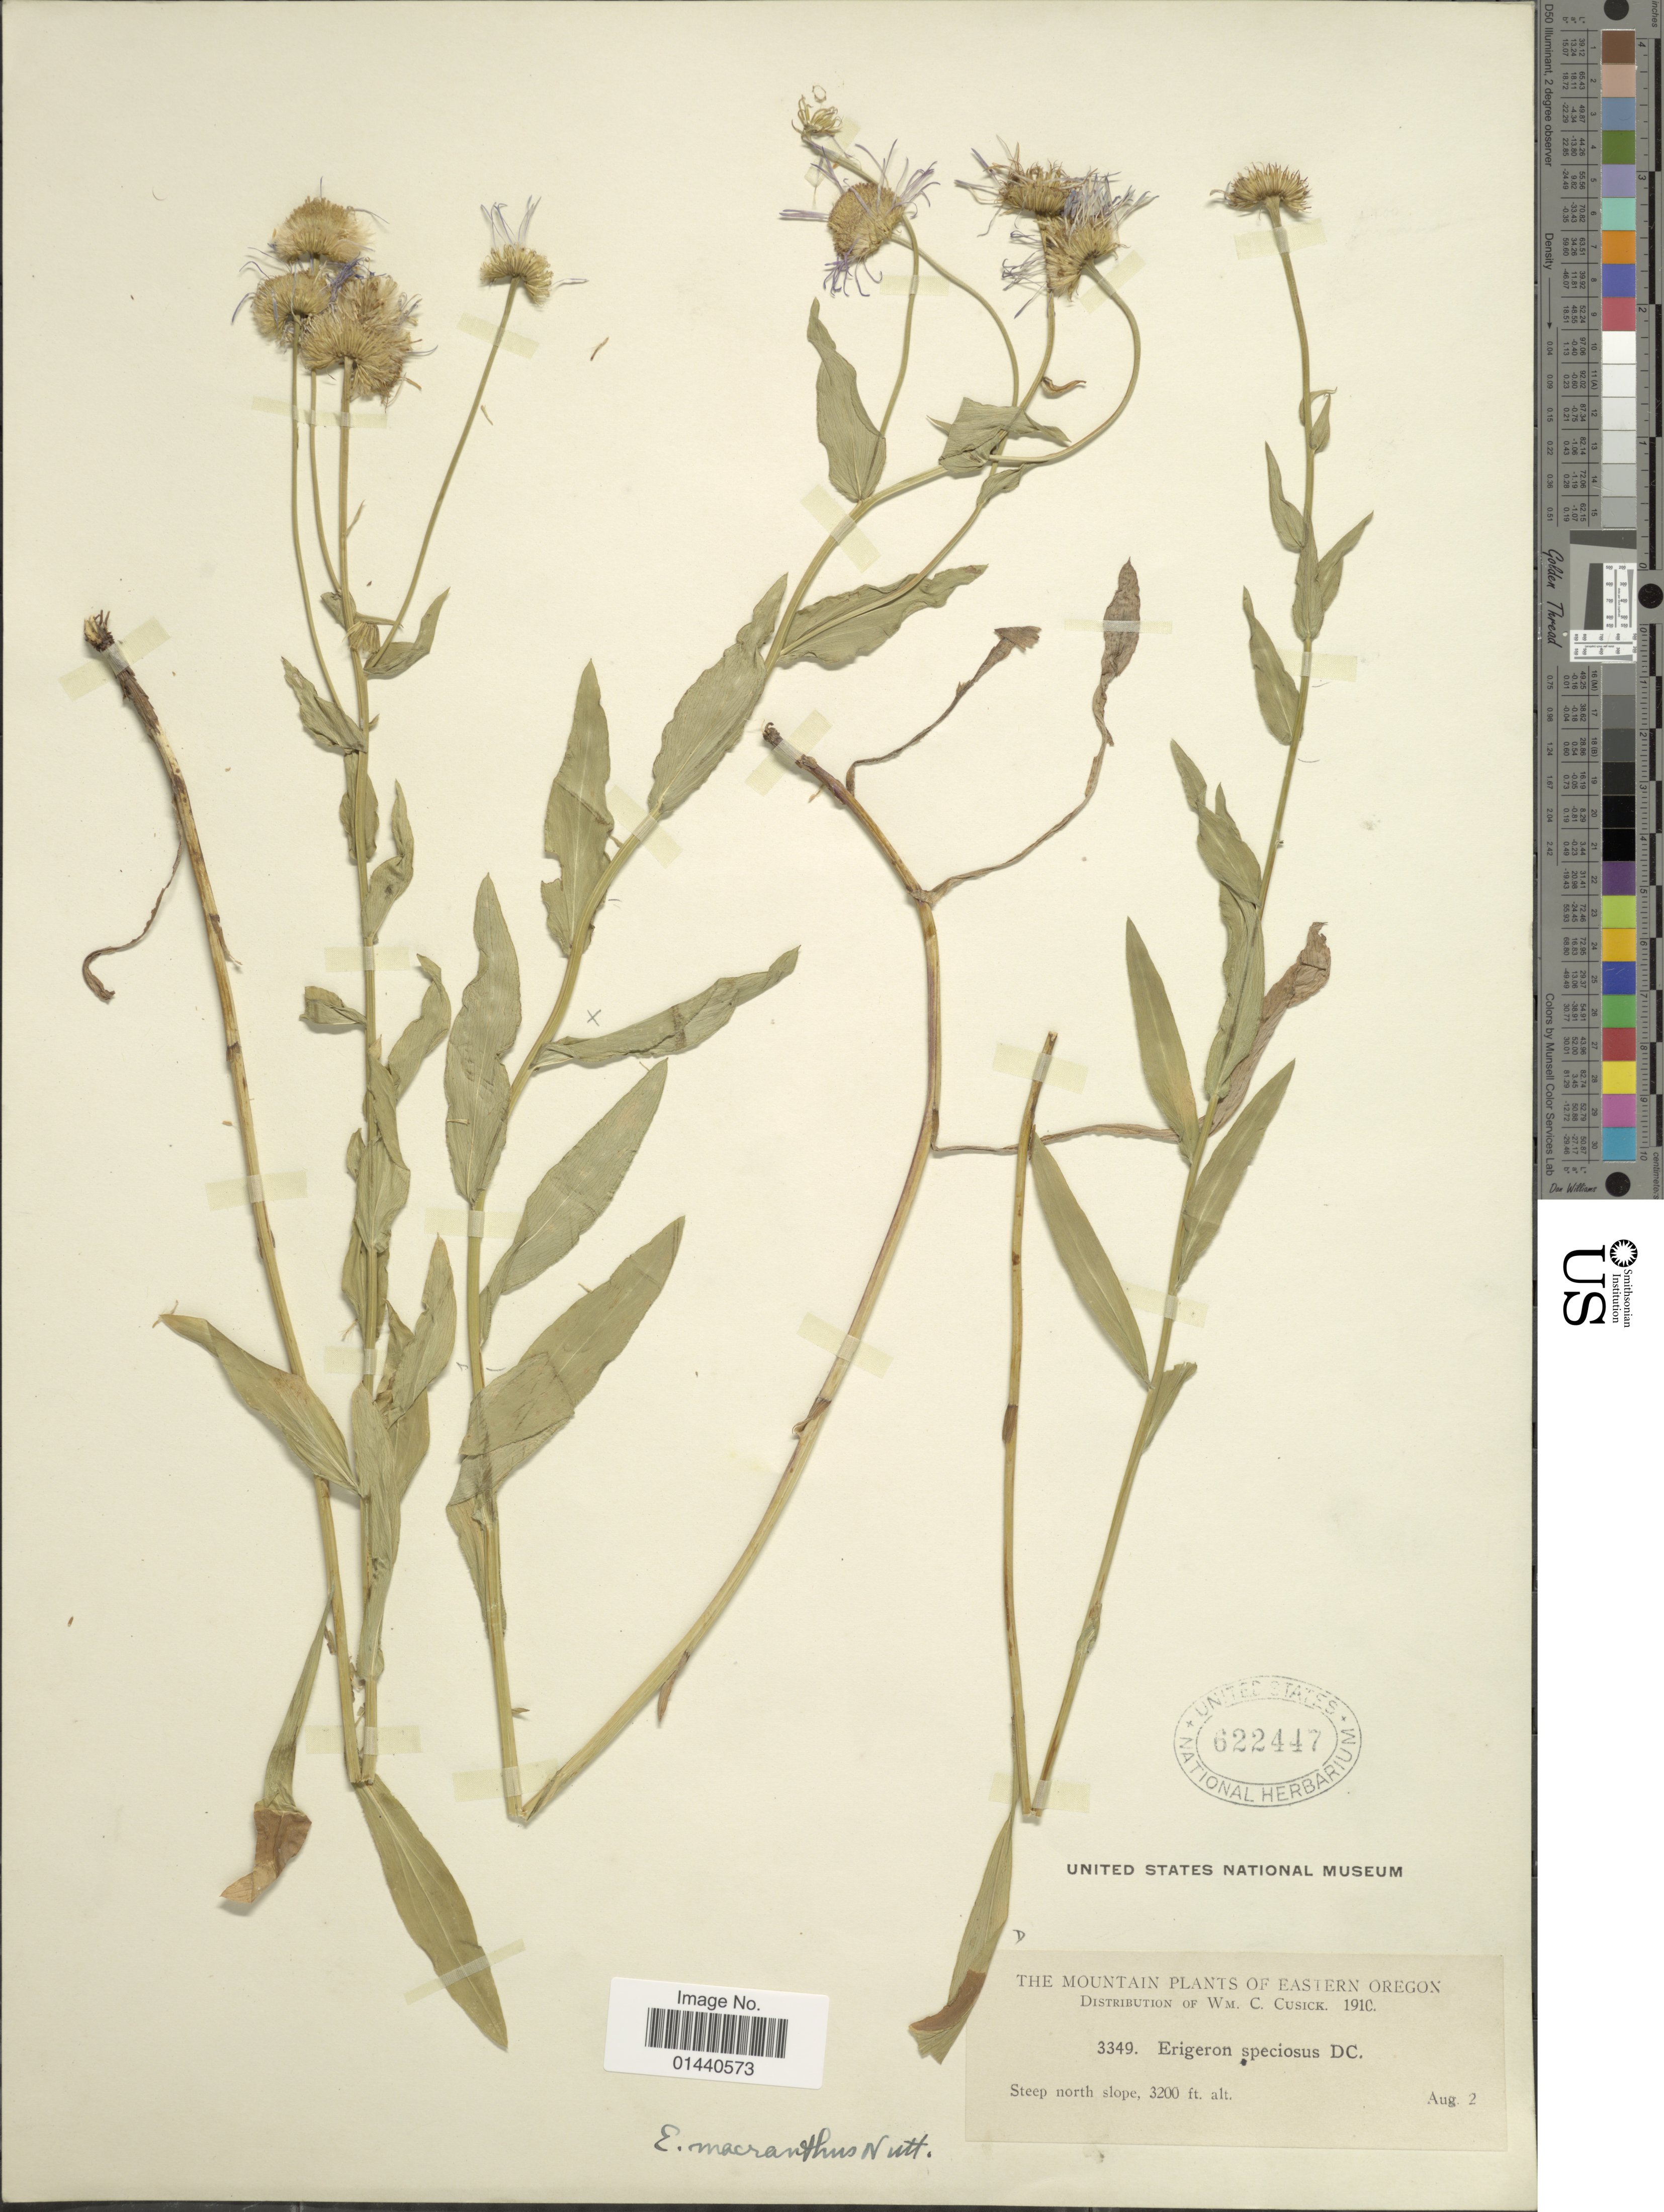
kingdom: Plantae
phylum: Tracheophyta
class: Magnoliopsida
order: Asterales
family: Asteraceae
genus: Erigeron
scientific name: Erigeron speciosus var. macranthus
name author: (Nutt.) Cronq.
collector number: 3349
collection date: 1910-08-02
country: United States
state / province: Oregon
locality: Eastern Oregon. Steep north slope.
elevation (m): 975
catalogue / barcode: US 622447